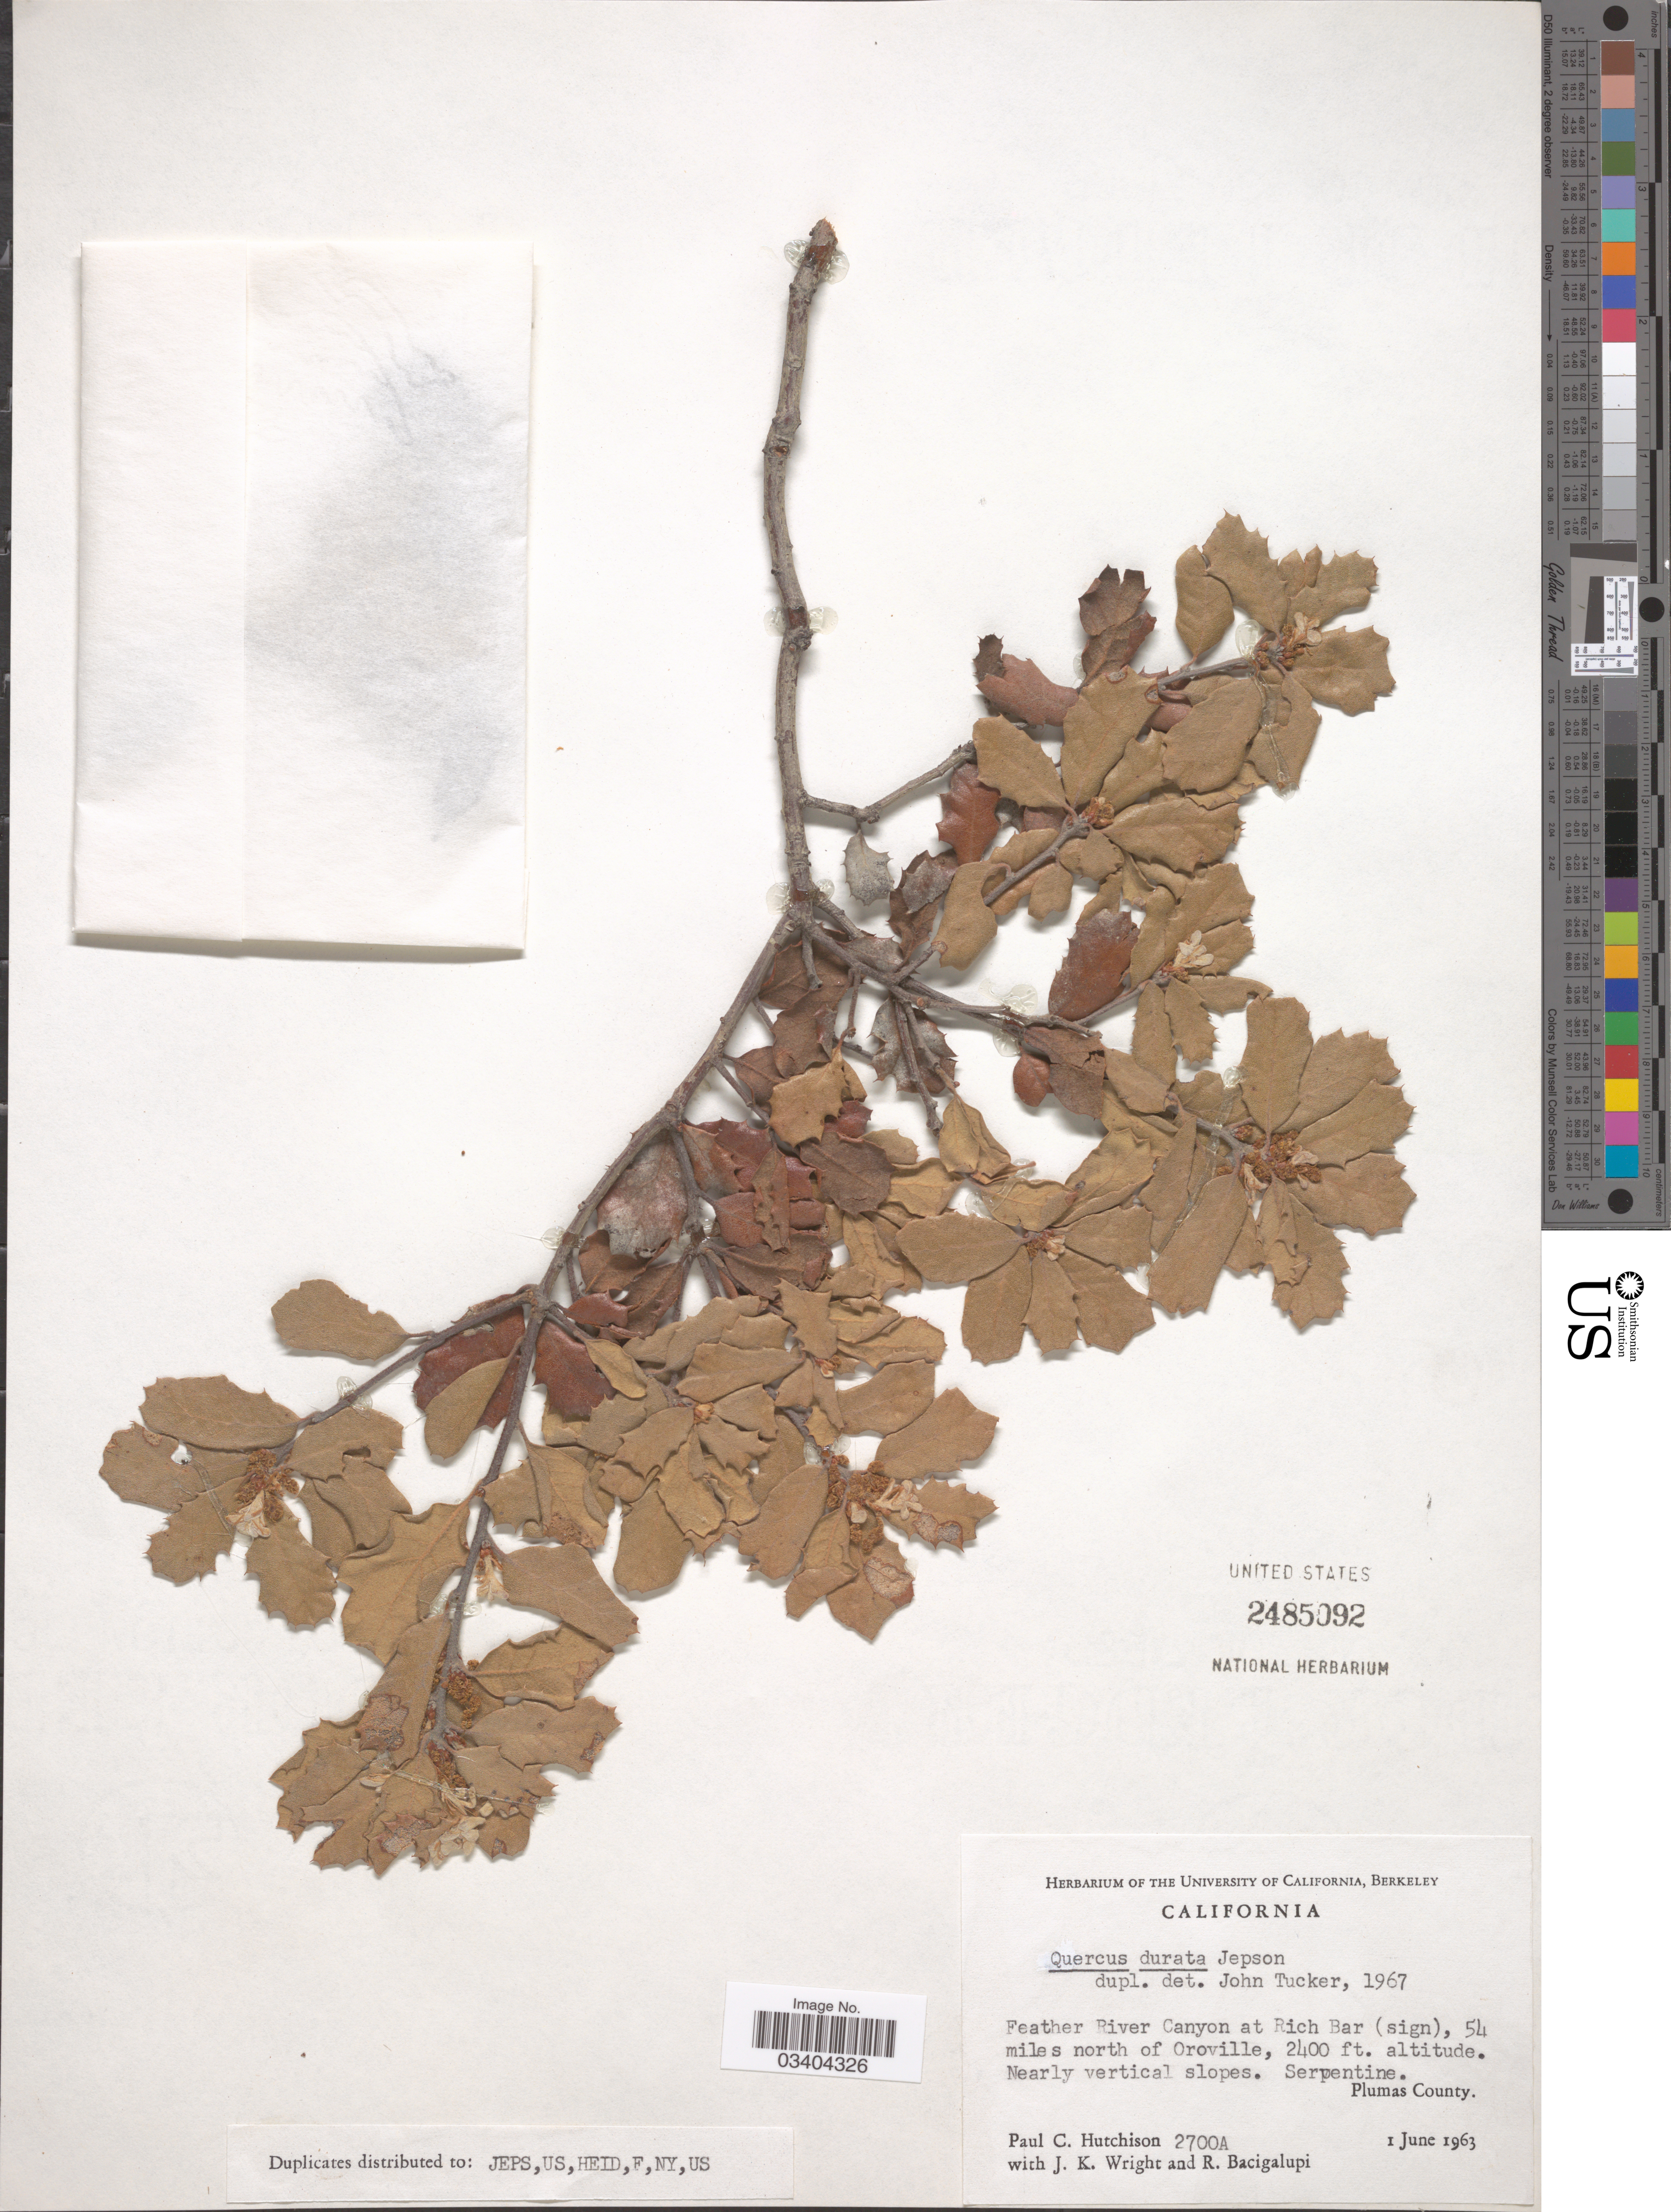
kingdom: Plantae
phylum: Tracheophyta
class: Magnoliopsida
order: Fagales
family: Fagaceae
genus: Quercus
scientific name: Quercus durata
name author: Jeps.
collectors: P. C. Hutchison, J. K. Wright & R. Bacigalupi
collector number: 2700A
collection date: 1963-06-01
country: United States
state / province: California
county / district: Plumas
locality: Feather River Canyon at Rich Bat (sign), 54 miles north of Oroville. Plumas County.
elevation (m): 732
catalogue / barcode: US 2485092